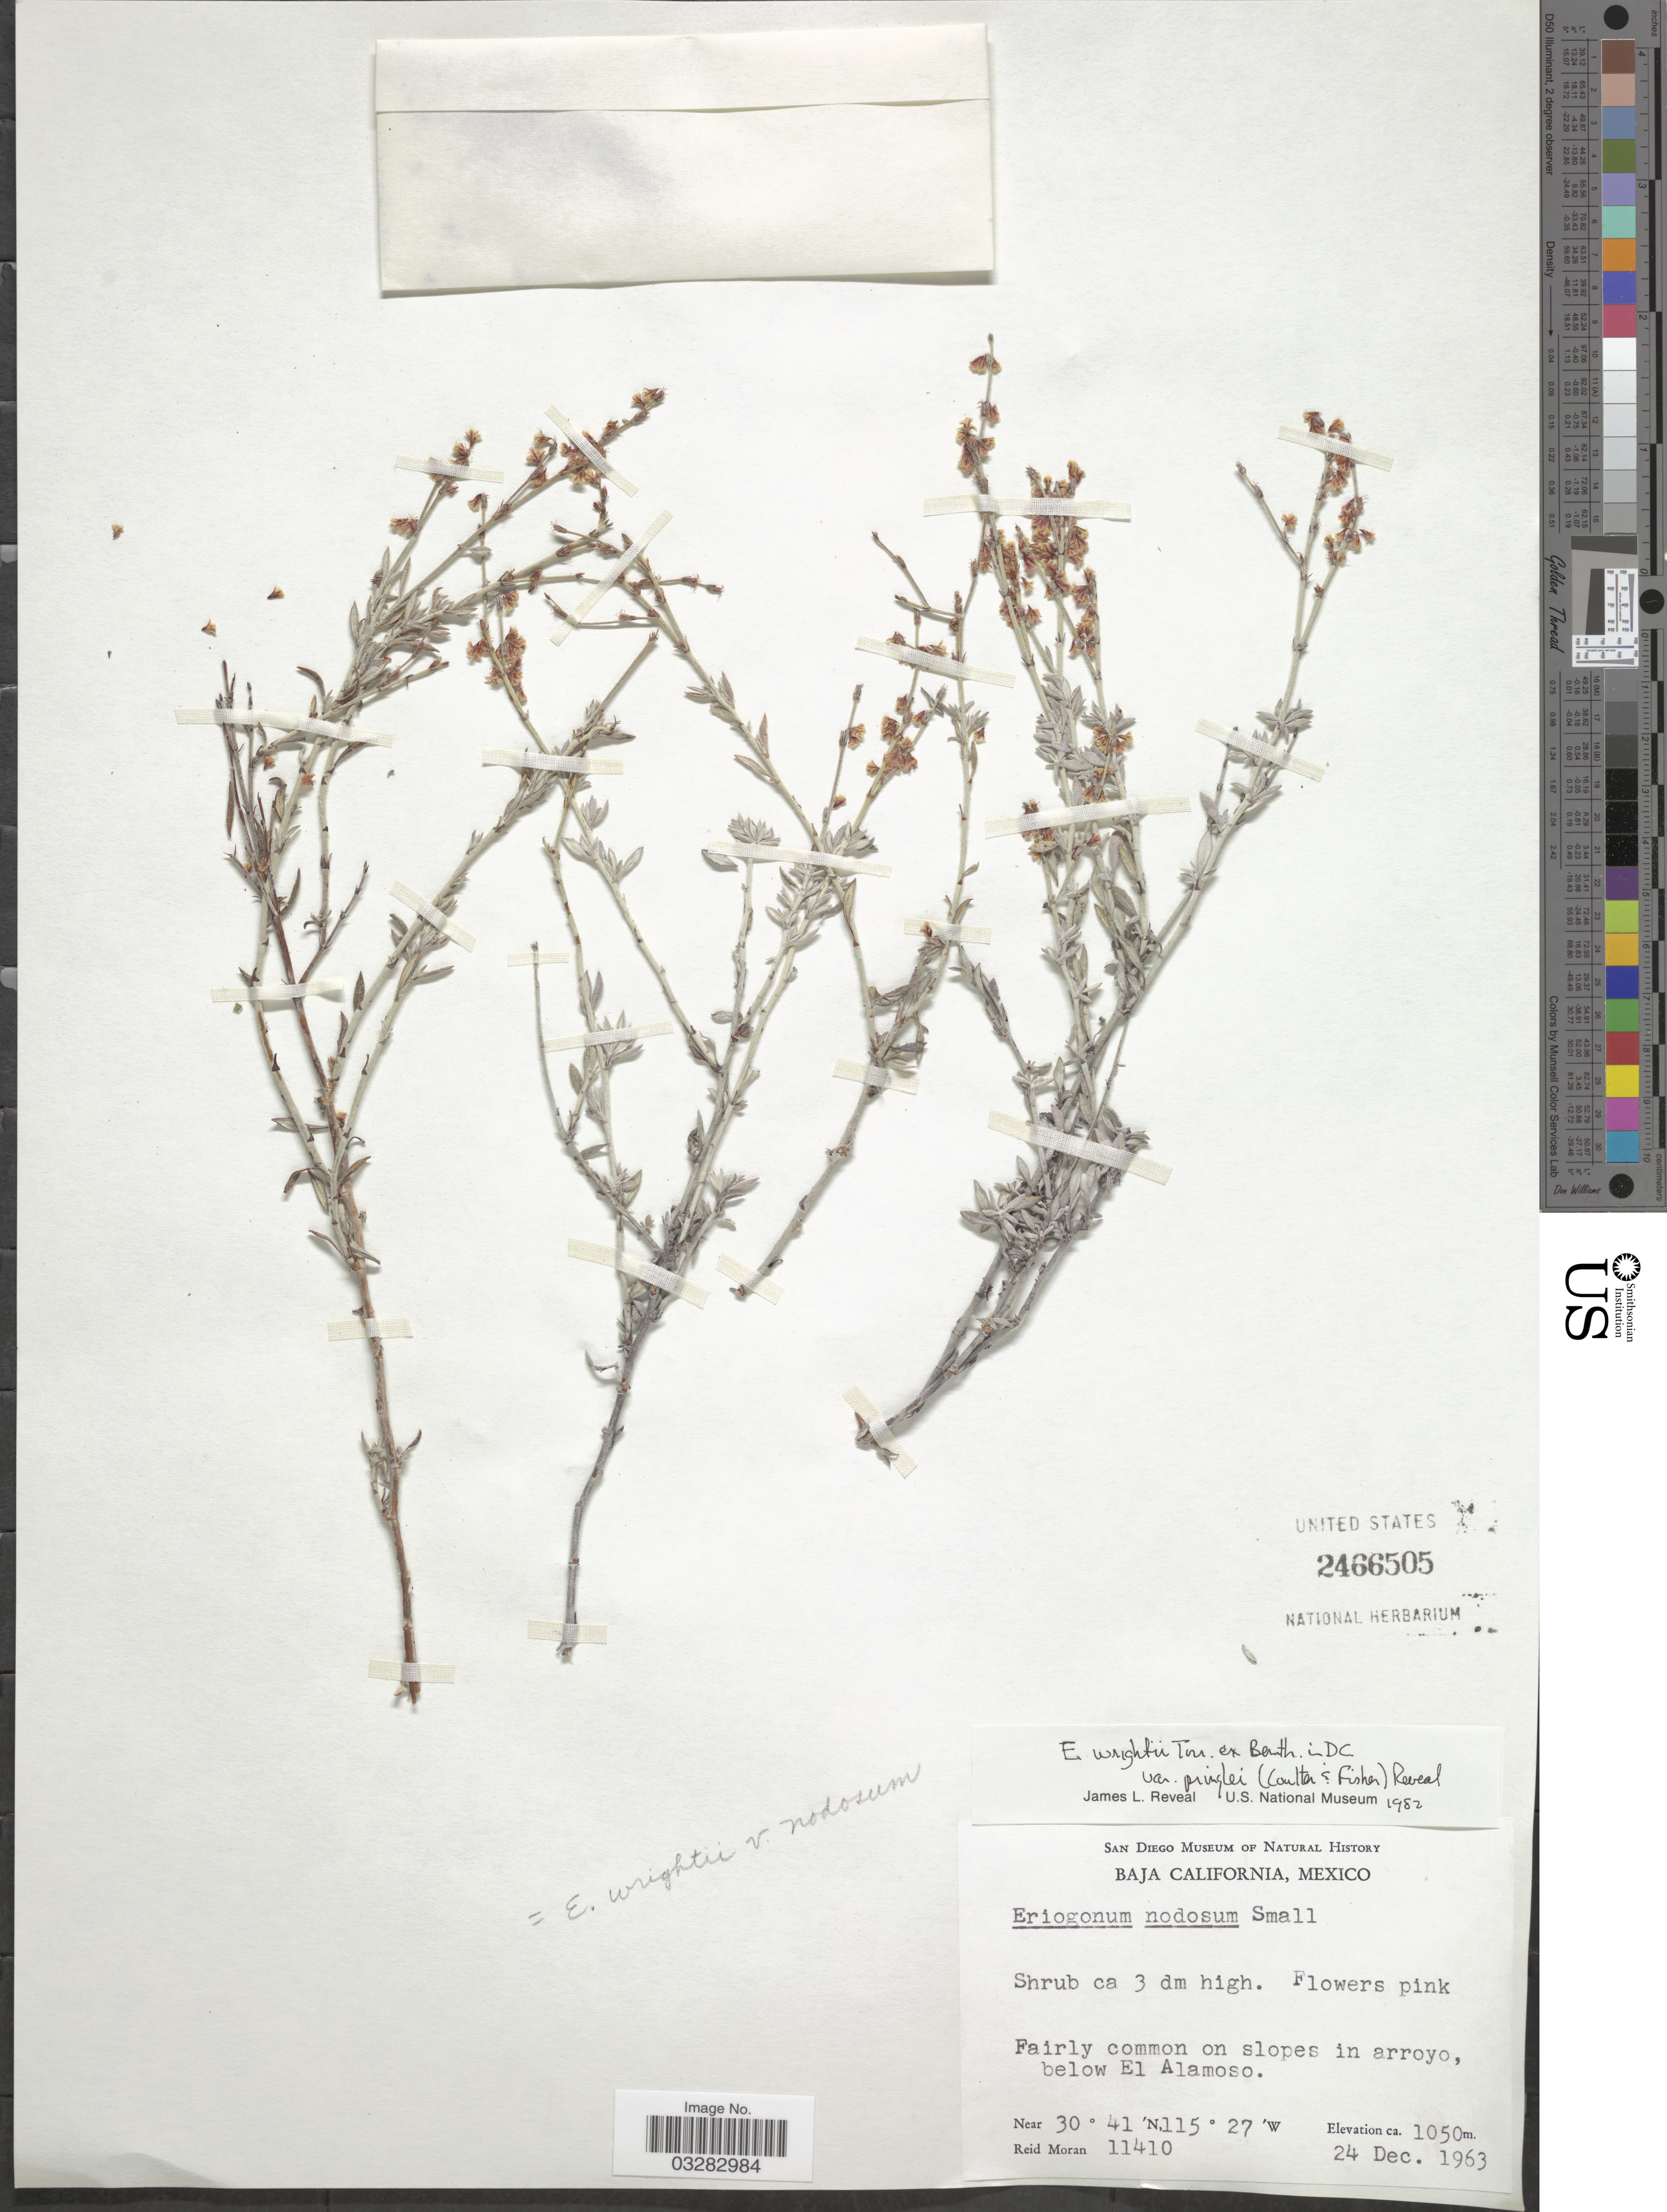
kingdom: Plantae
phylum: Tracheophyta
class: Magnoliopsida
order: Caryophyllales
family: Polygonaceae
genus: Eriogonum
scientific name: Eriogonum wrightii var. pringlei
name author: (J.M. Coult. & Fisher) Reveal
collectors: R. Moran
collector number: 11410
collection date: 1963-12-24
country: Mexico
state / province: Baja California Norte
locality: Fairly common on slopes in arroyo, below El Alamoso.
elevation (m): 1050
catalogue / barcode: US 2466505